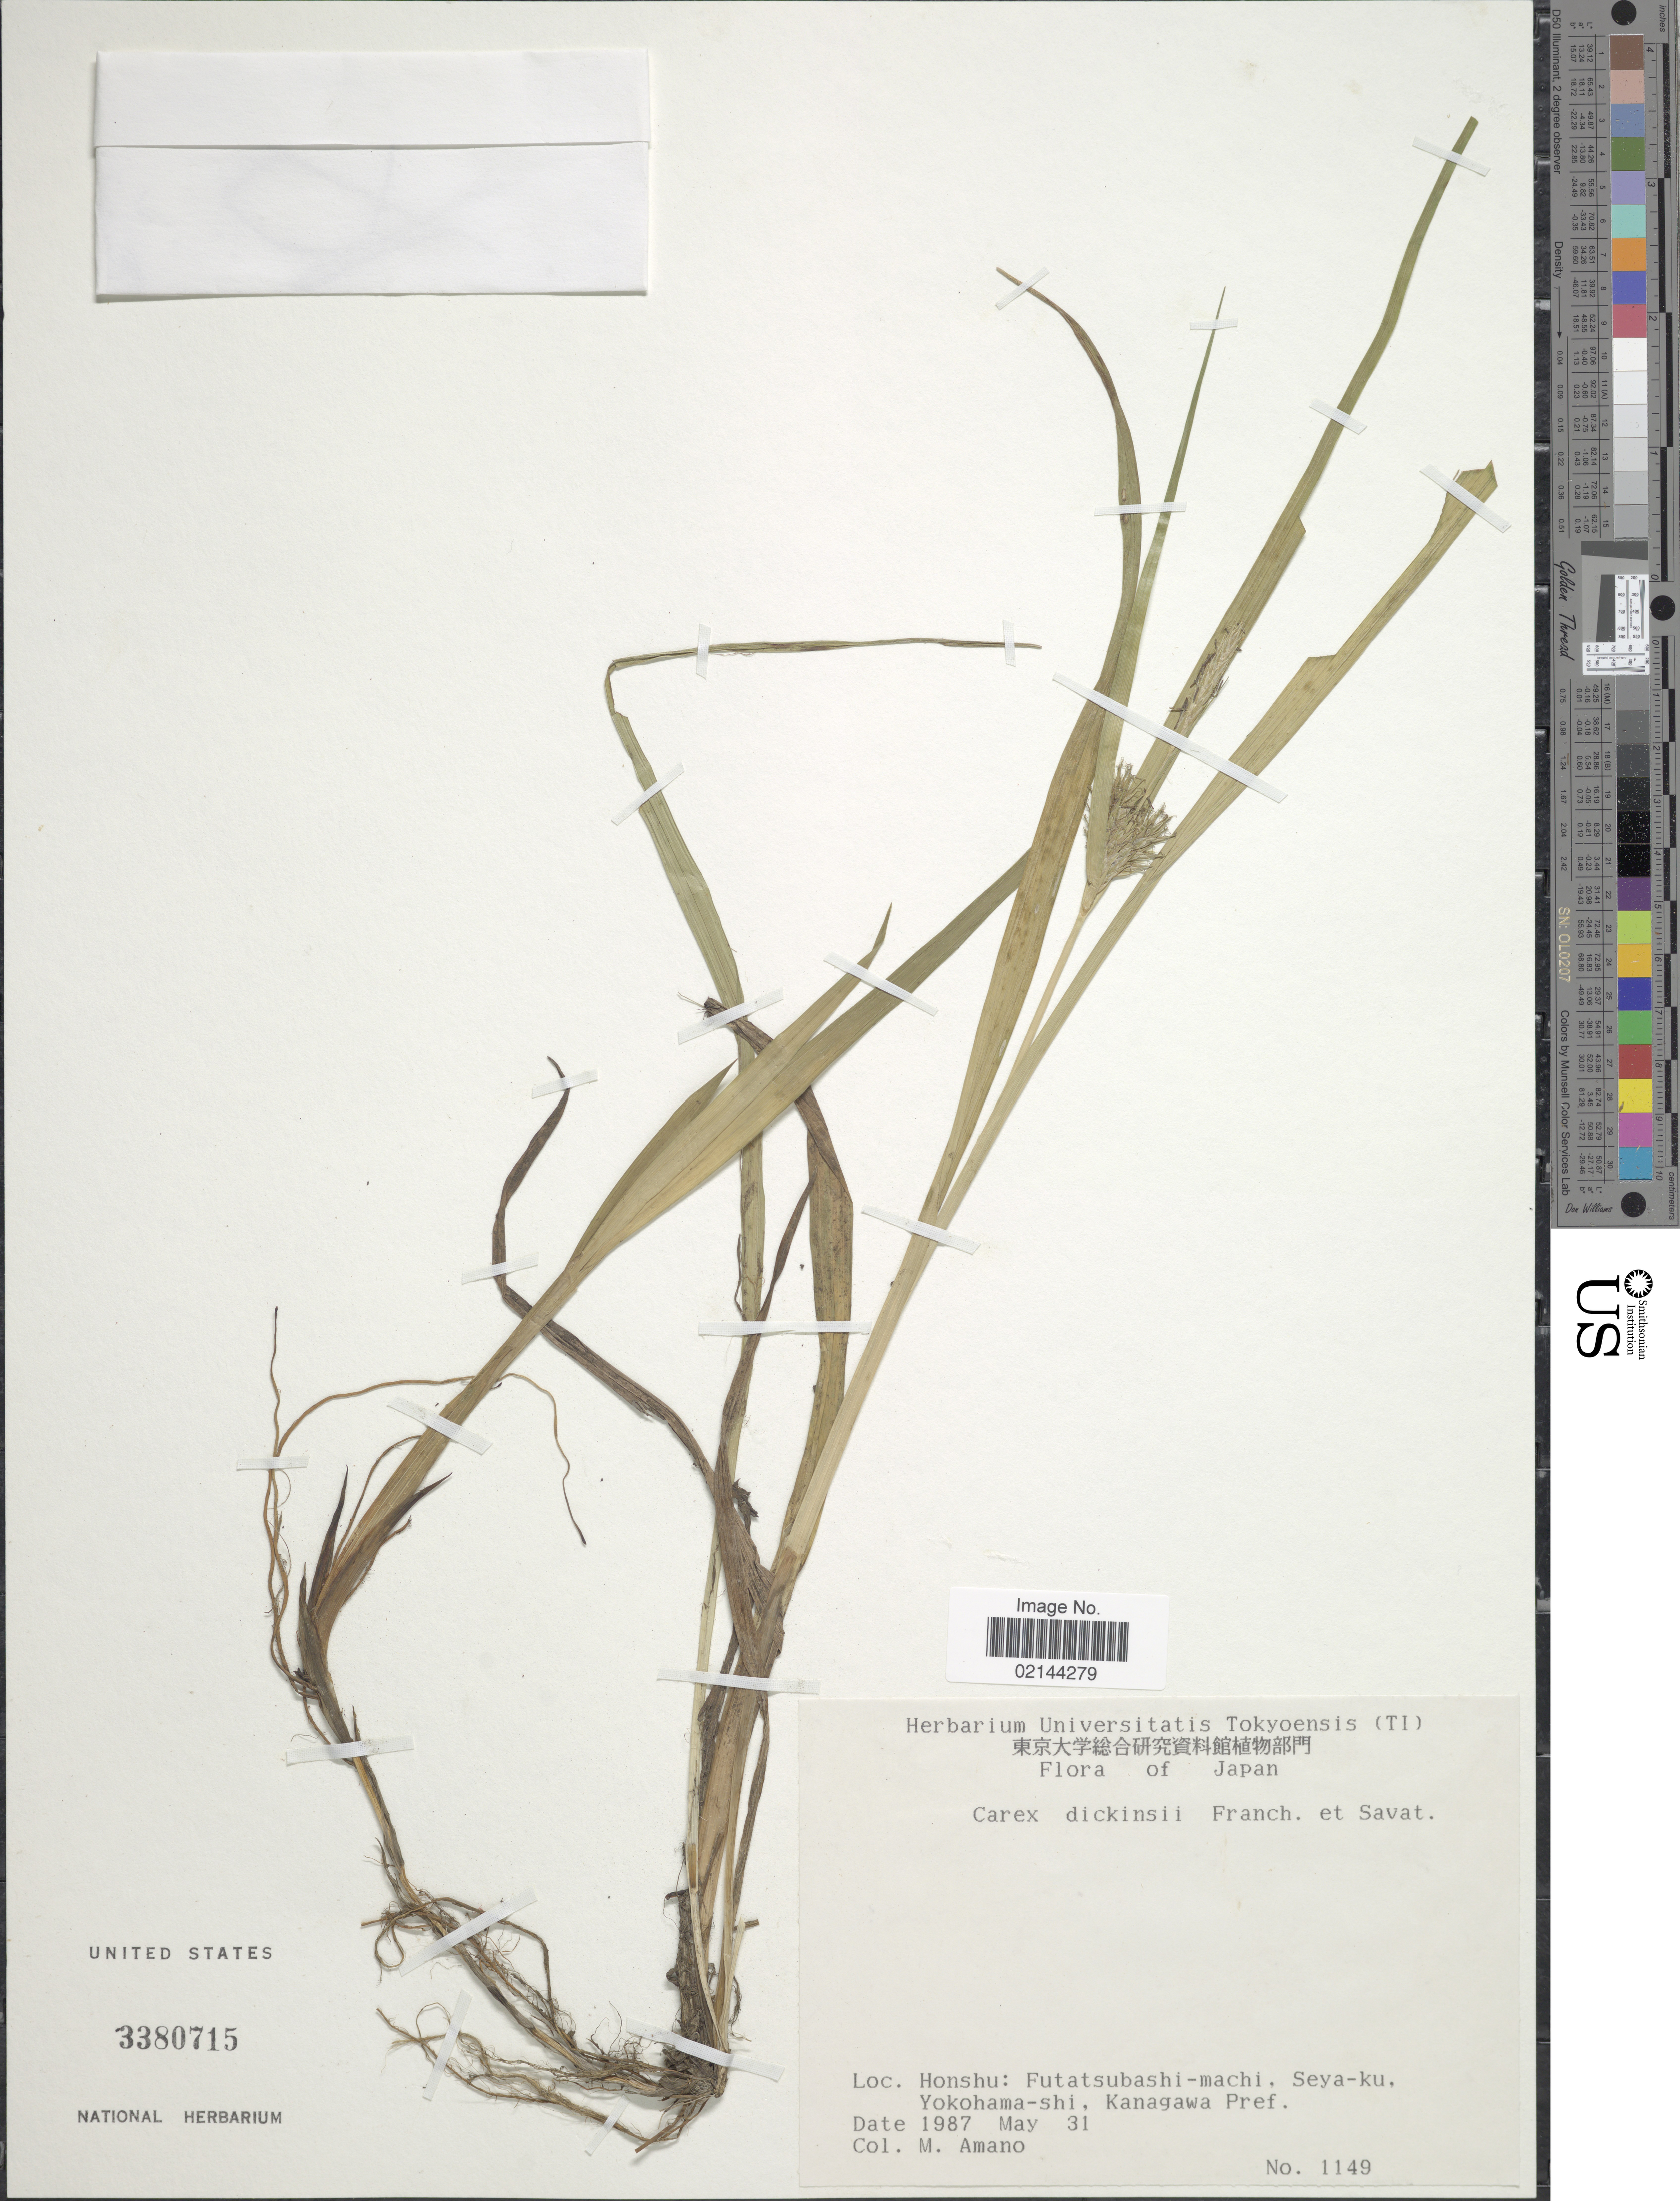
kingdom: Plantae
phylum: Tracheophyta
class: Liliopsida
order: Poales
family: Cyperaceae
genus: Carex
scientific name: Carex dickinsii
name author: Franch. & Sav.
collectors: M. Amano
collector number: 1149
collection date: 1987-05-31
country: Japan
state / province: Kanagawa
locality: Honshu: Futatsubashi-machi, Seya-ku, Yokohama-shi, Kanagawa Pref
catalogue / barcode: US 3380715